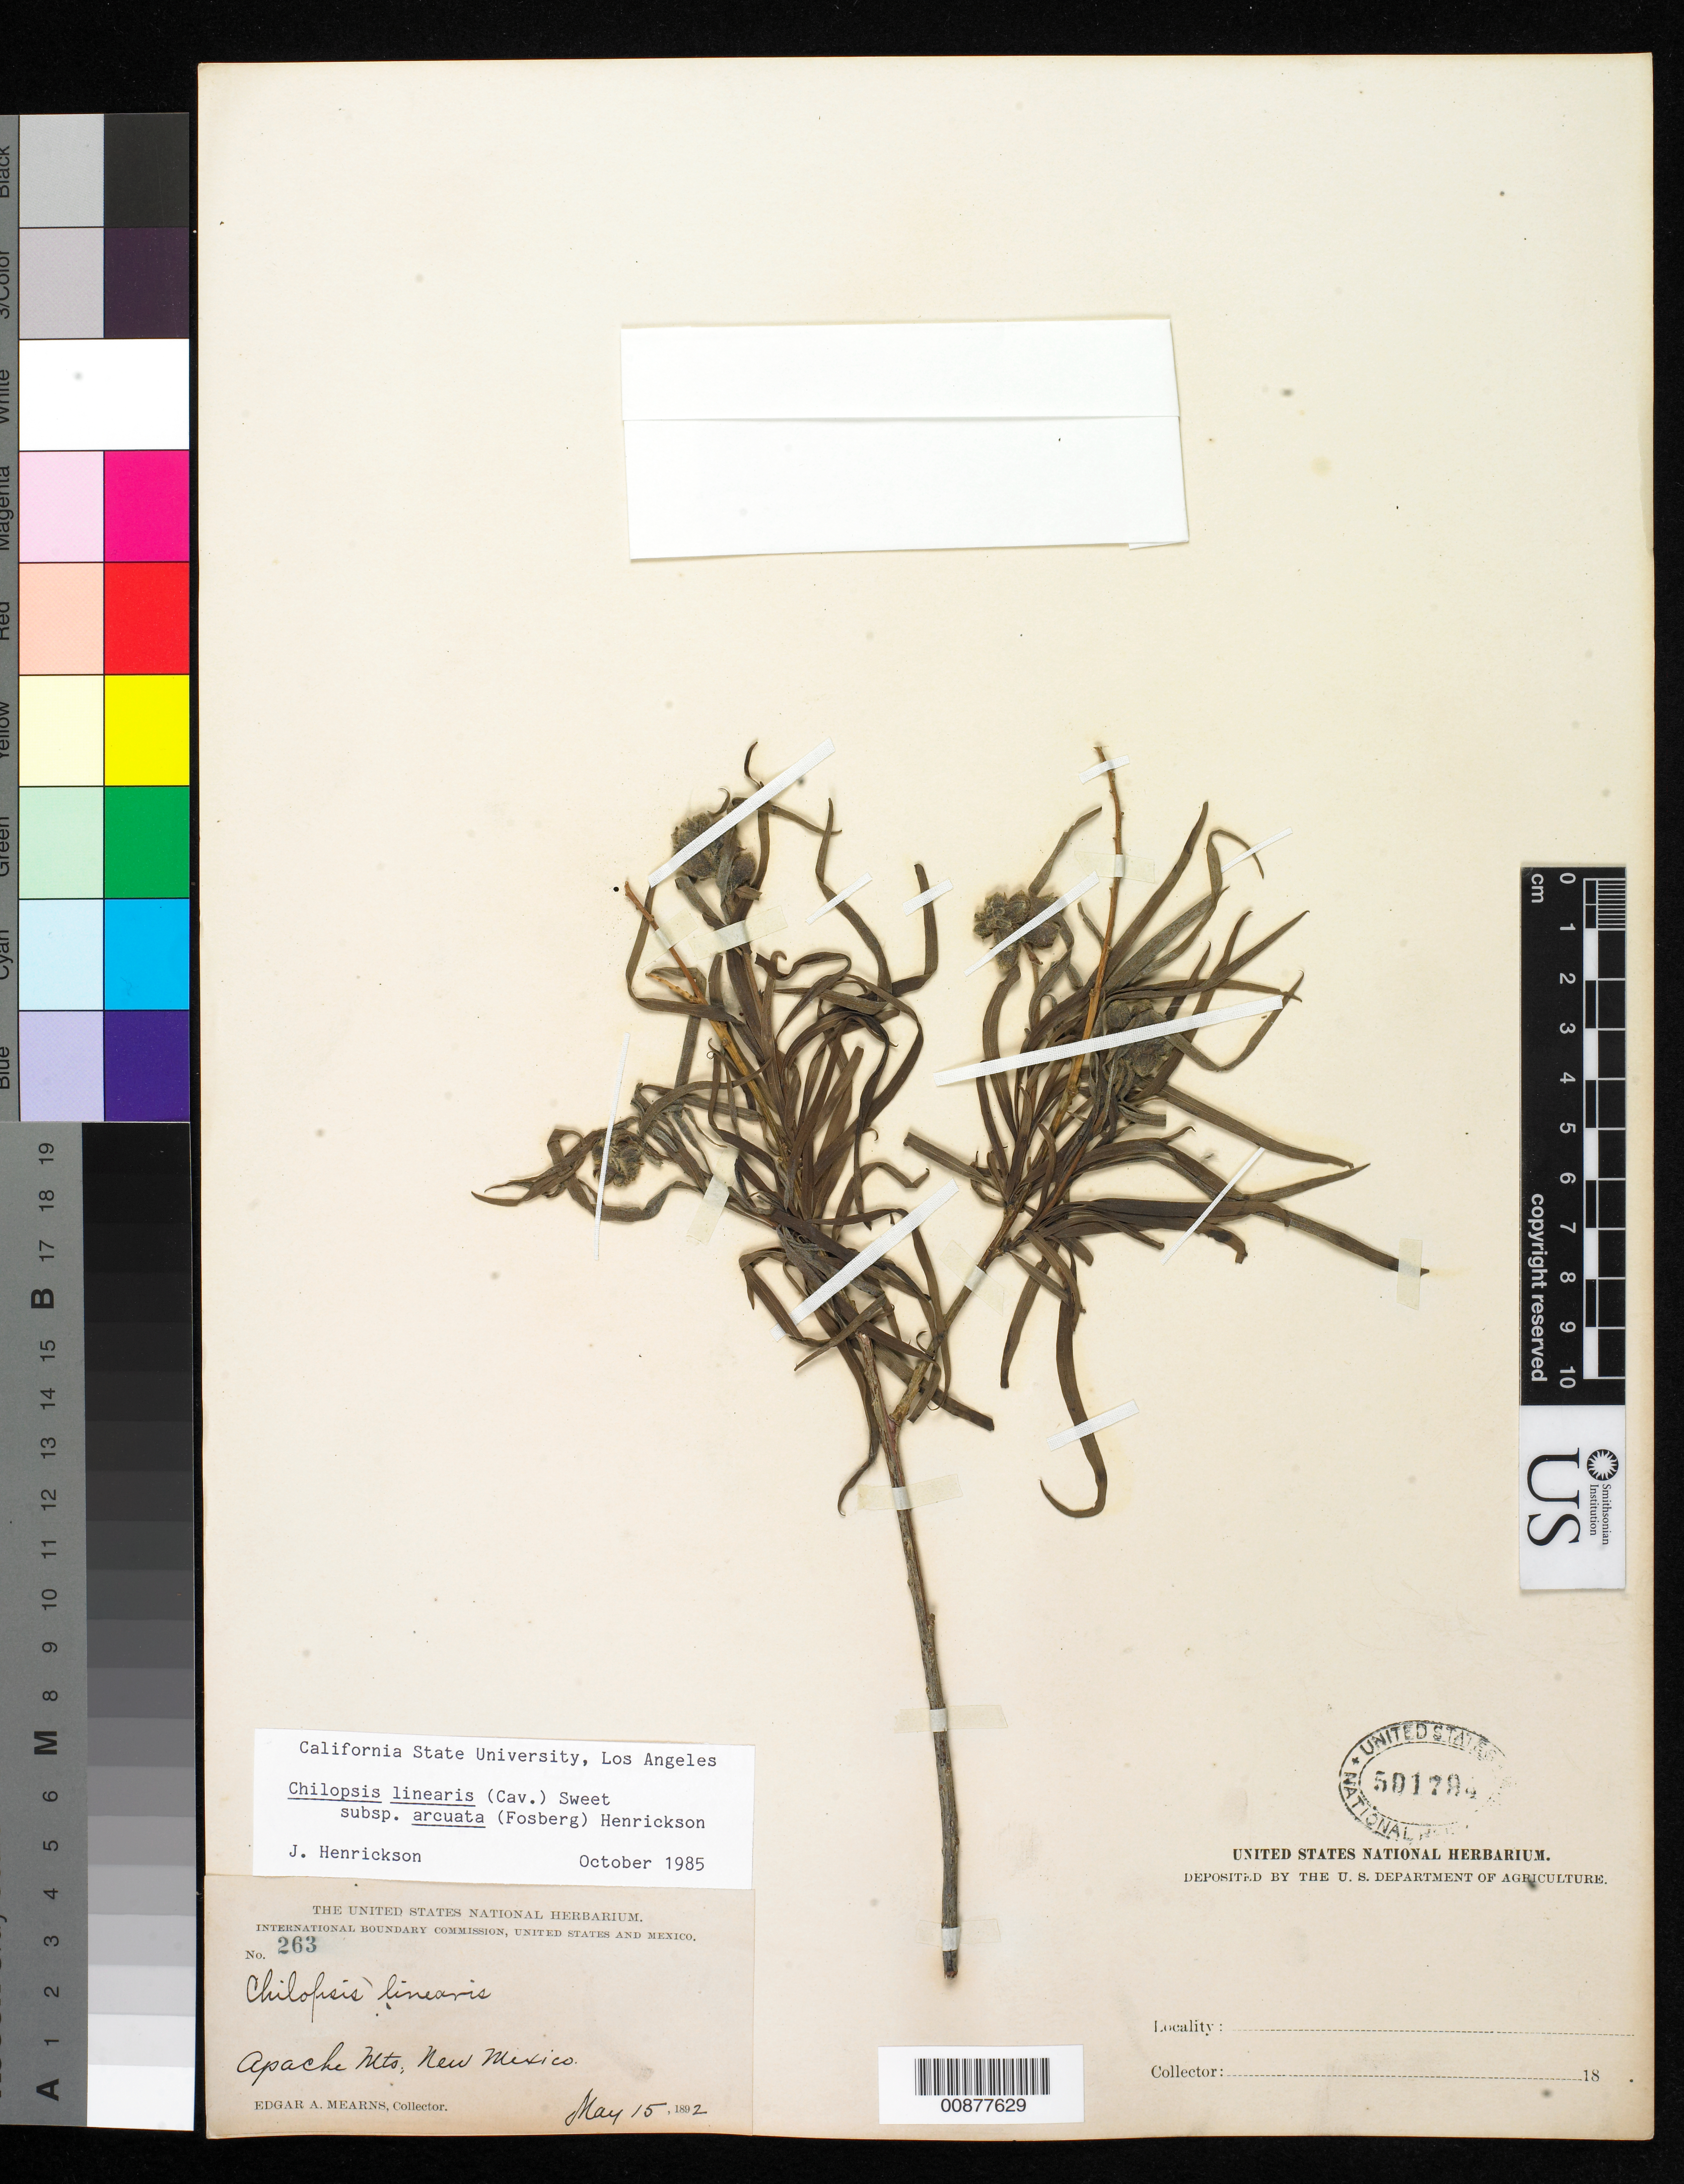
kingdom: Plantae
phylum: Tracheophyta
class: Magnoliopsida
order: Lamiales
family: Bignoniaceae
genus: Chilopsis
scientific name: Chilopsis linearis subsp. arcuata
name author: (Fosberg) Henrickson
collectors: E. A. Mearns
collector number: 263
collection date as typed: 15 May 1892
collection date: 1892-05-15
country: United States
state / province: New Mexico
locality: Apache Mts., New Mexico.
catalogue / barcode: US 591794